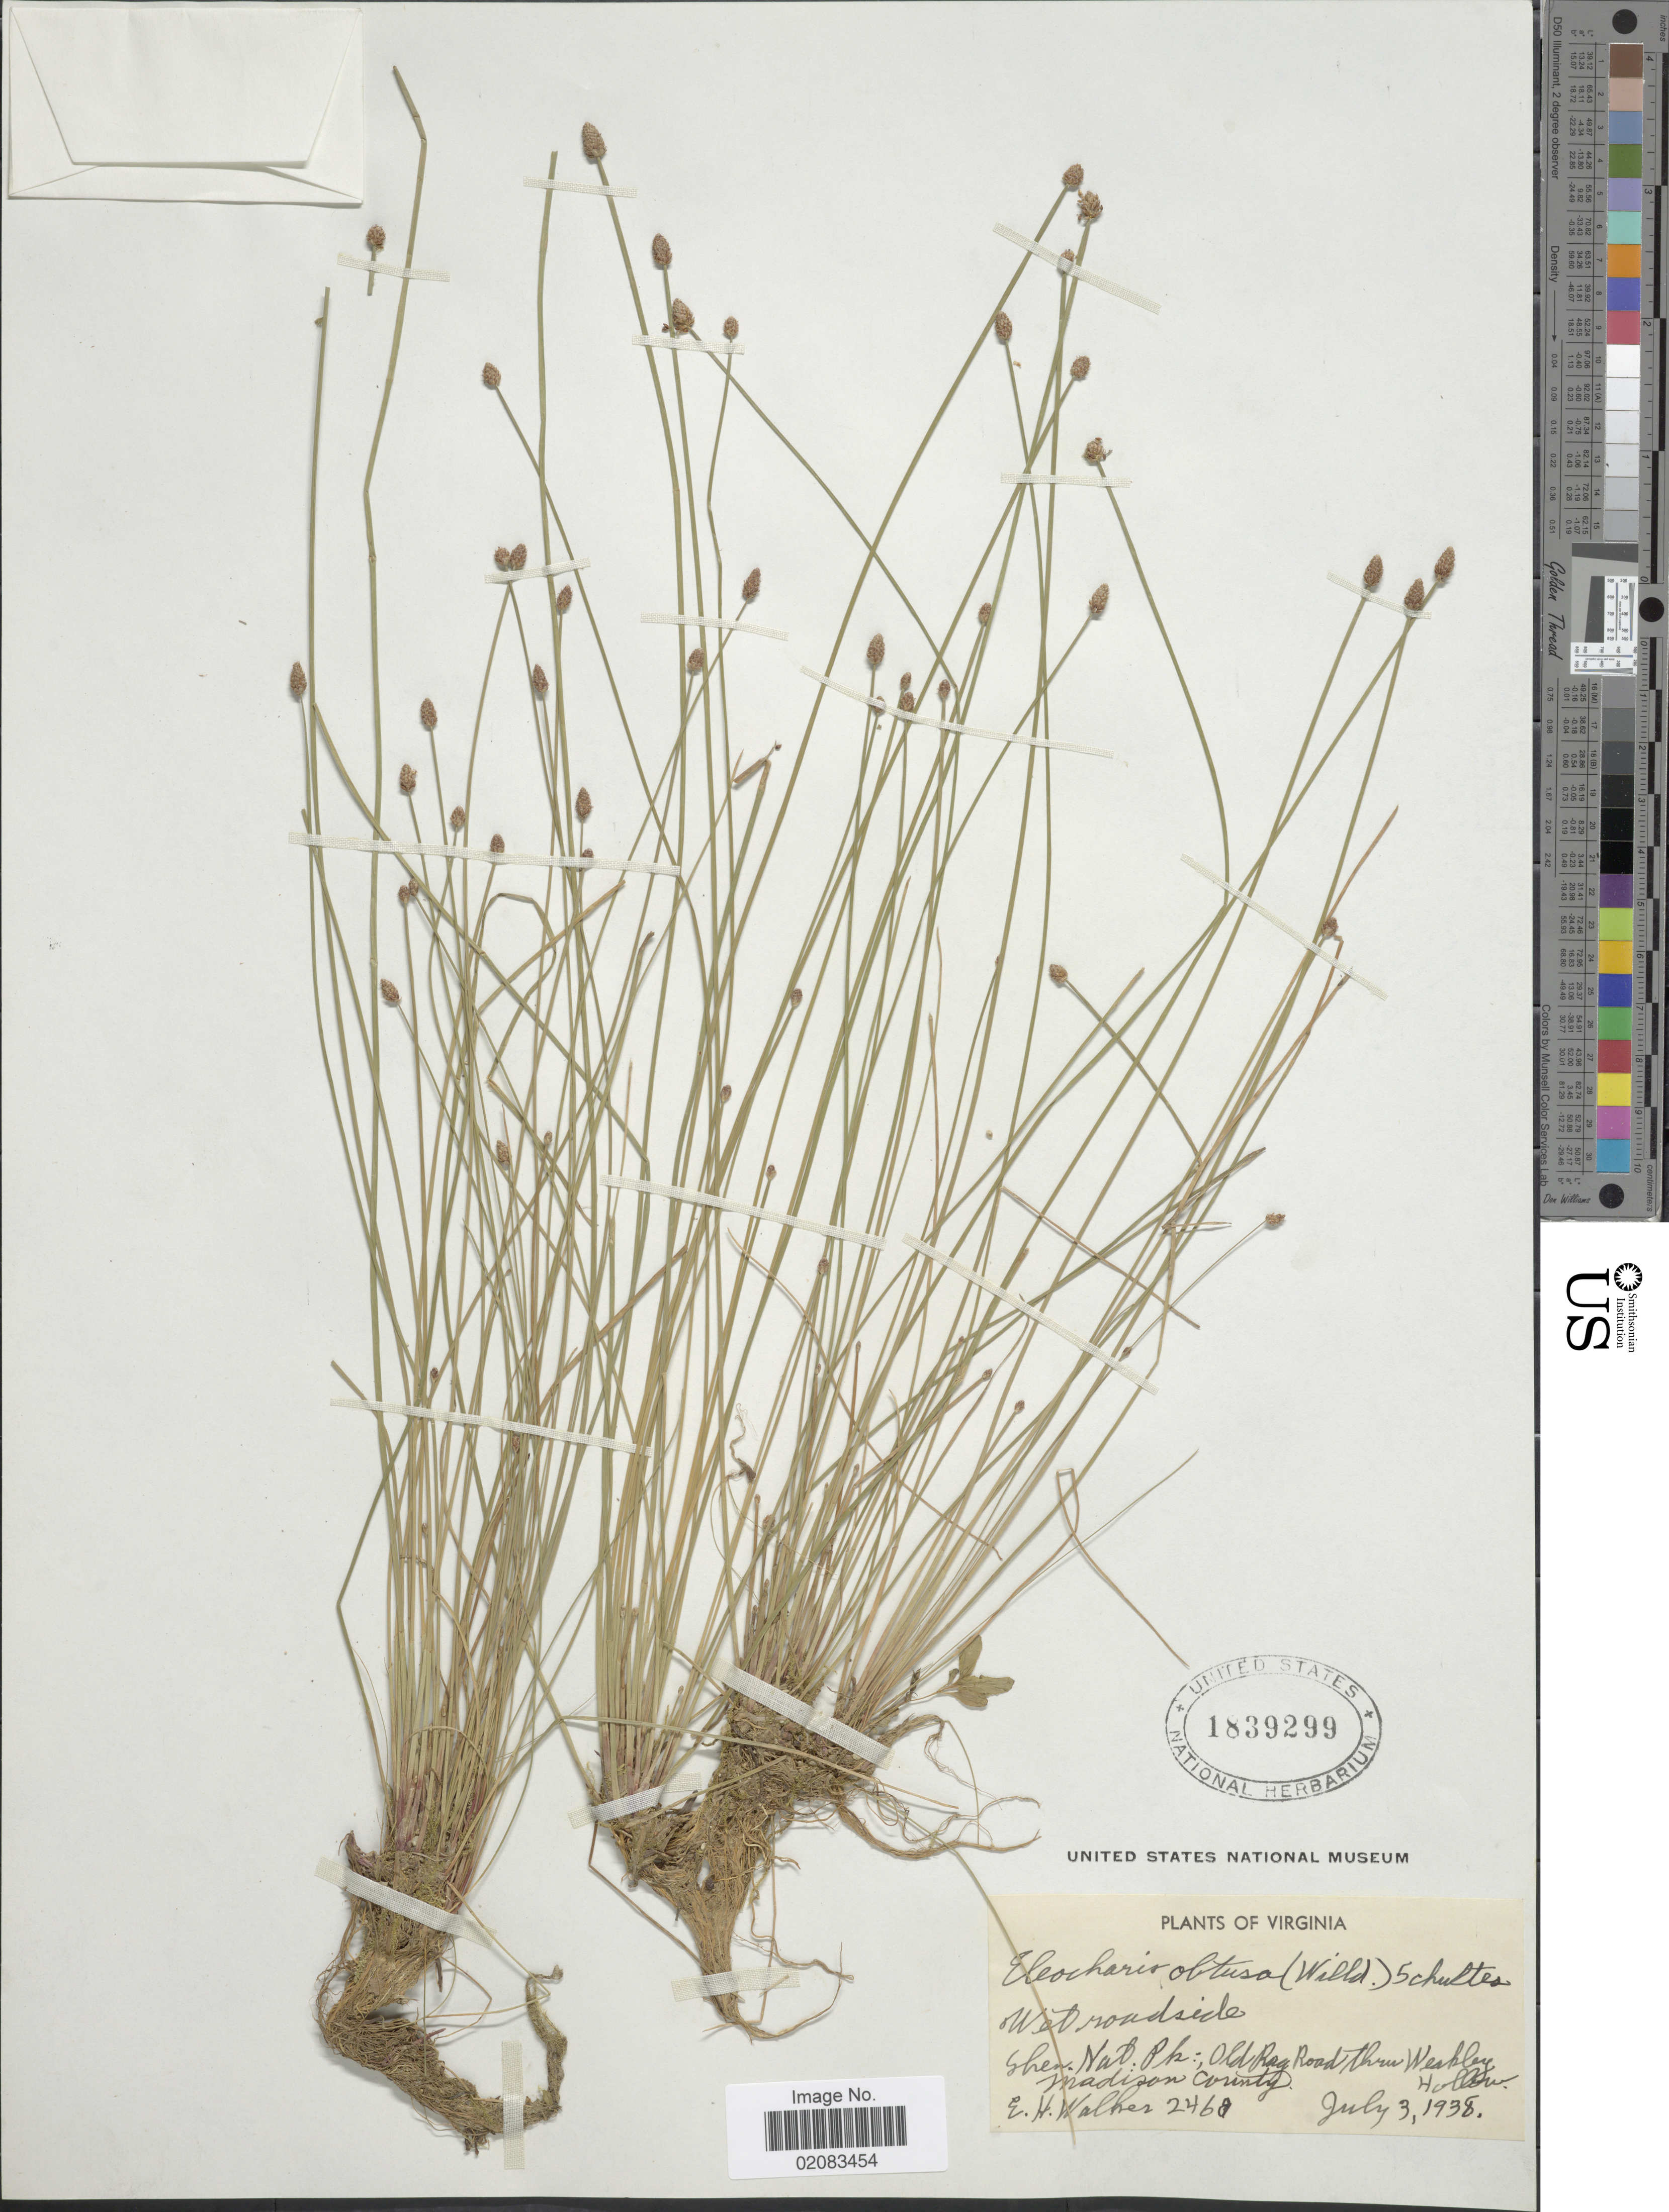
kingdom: Plantae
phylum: Tracheophyta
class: Liliopsida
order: Poales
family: Cyperaceae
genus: Eleocharis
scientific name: Eleocharis obtusa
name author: (Willd.) Schult.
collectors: E. H. Walker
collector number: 2468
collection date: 1938-07-03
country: United States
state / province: Virginia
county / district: Madison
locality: Wet roadside, Shen. Nat. Pk: Old Rag Road thru Weakley Hollow, Madison County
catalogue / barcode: US 1839299